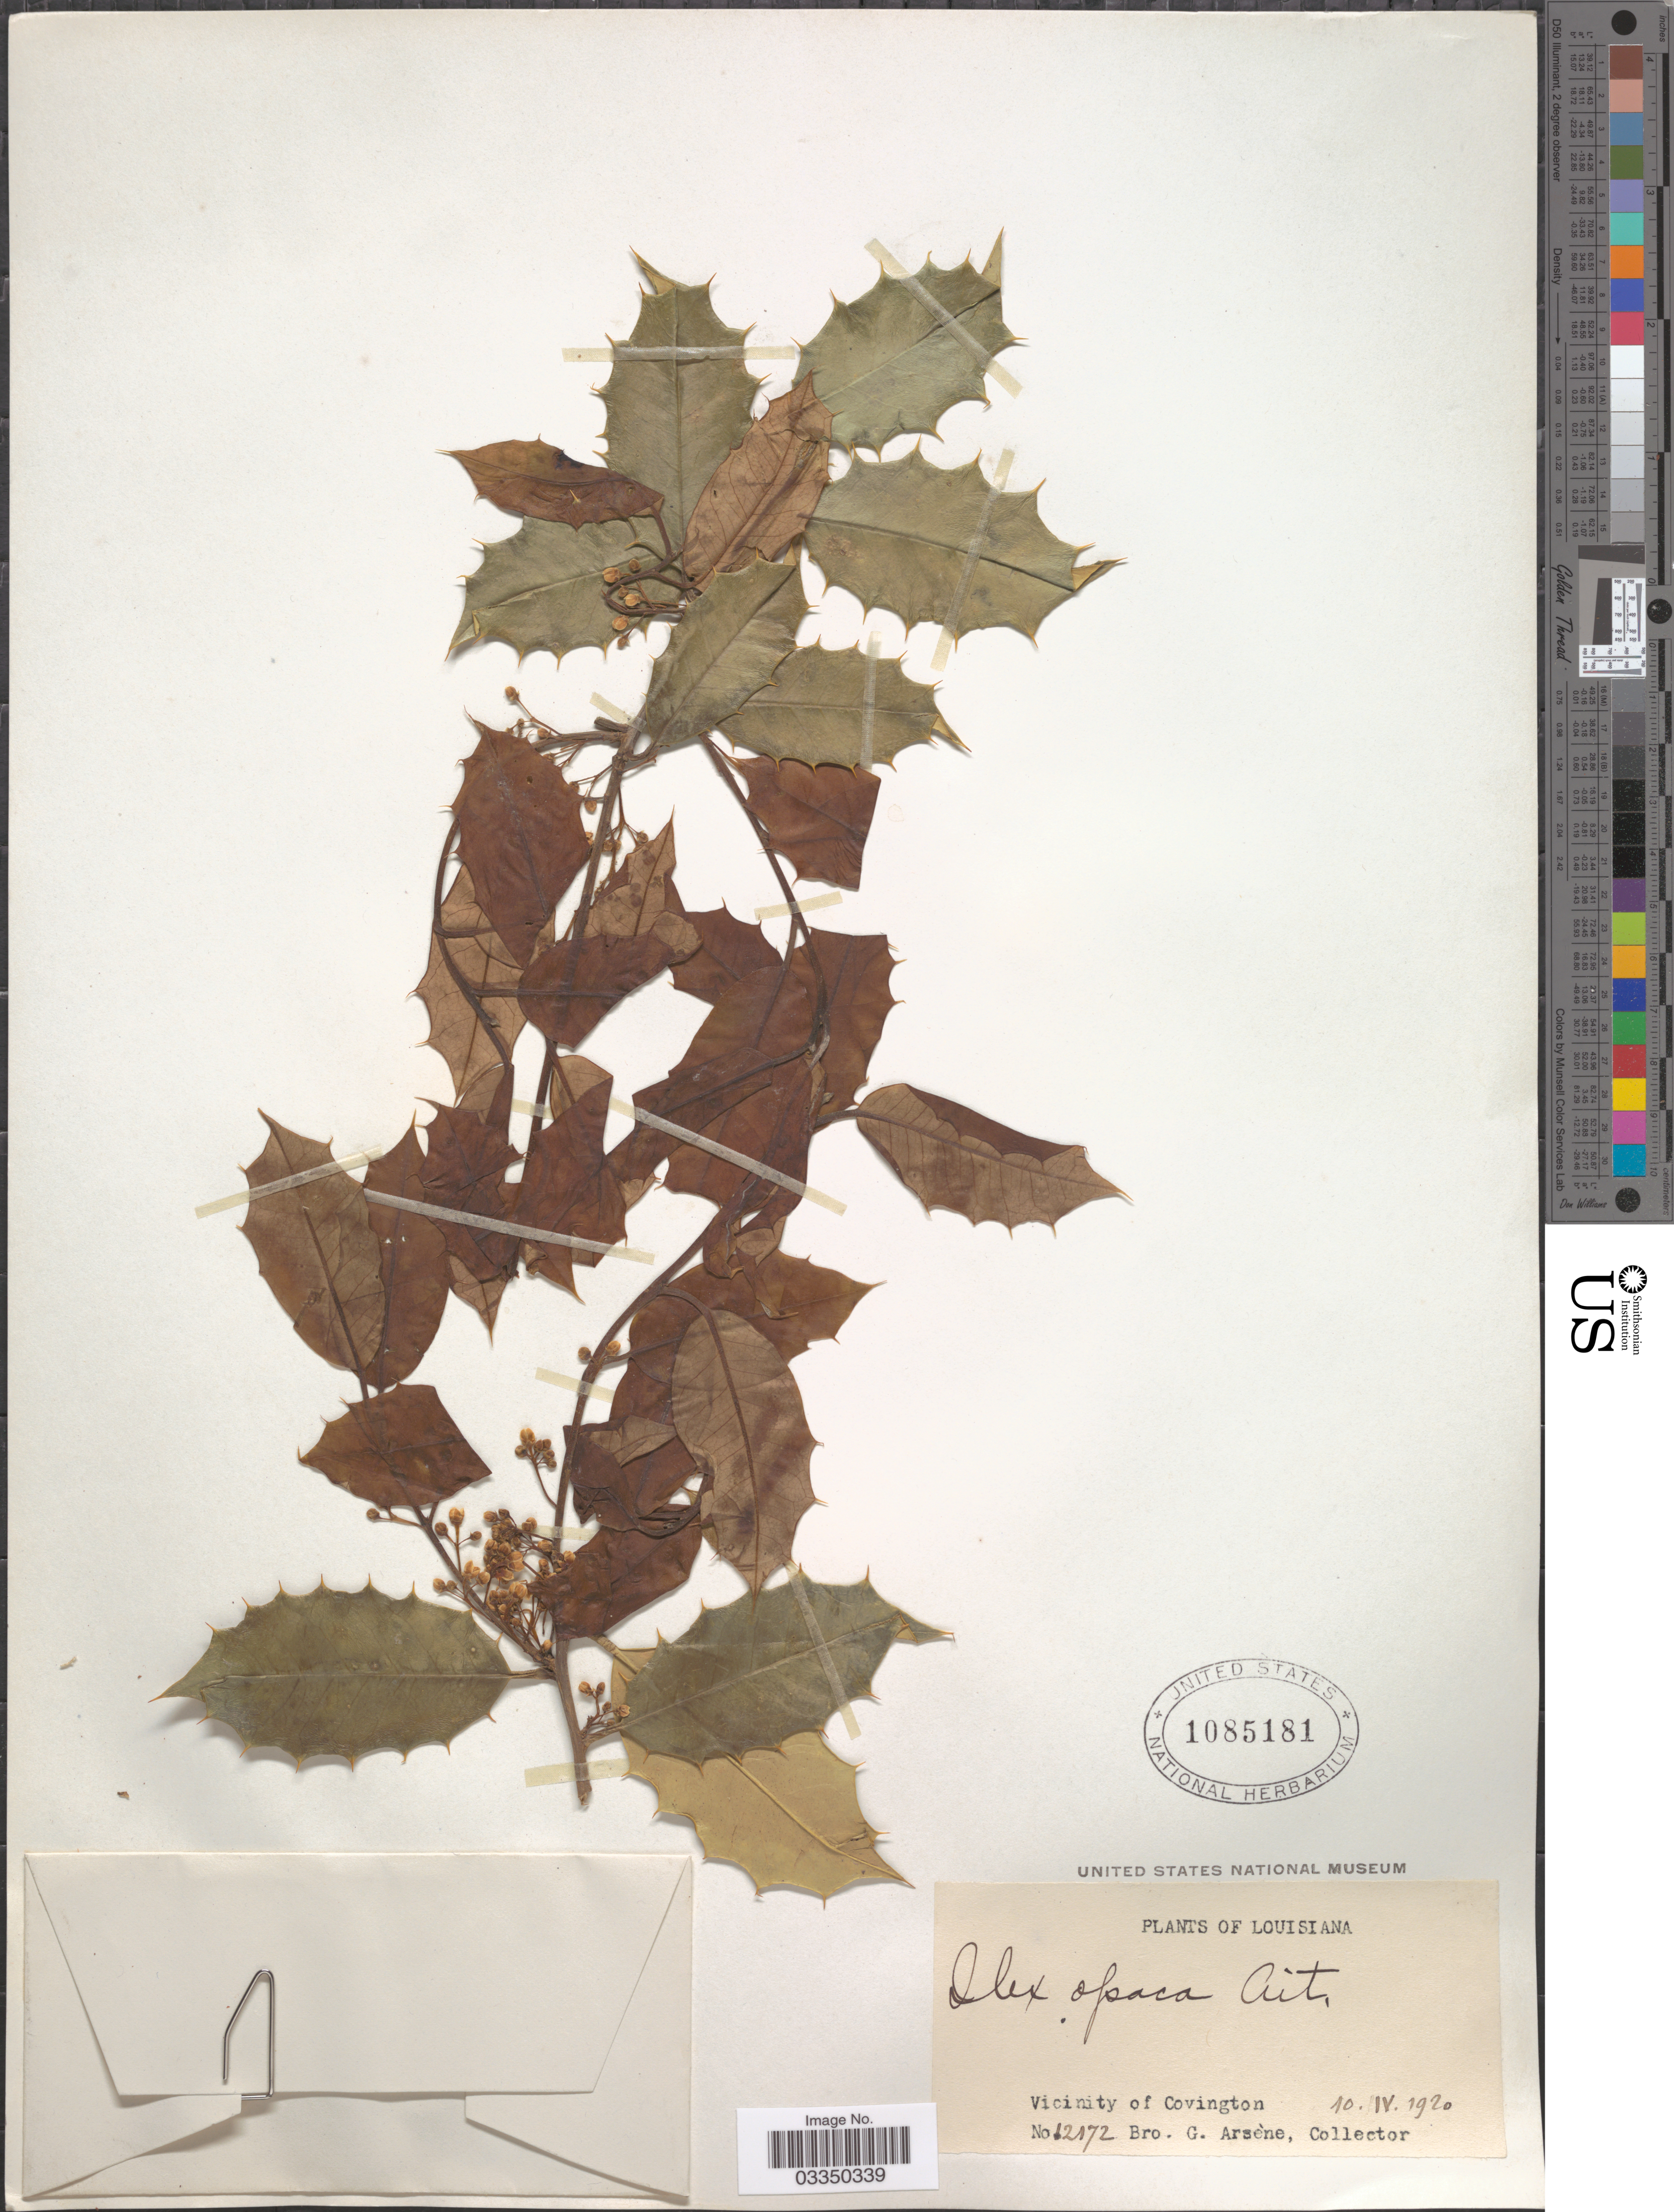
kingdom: Plantae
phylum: Tracheophyta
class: Magnoliopsida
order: Aquifoliales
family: Aquifoliaceae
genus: Ilex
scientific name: Ilex opaca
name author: Aiton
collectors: Bro. G. Arsène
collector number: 12172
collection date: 1920-04-10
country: United States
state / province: Louisiana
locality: Vicinity of Covington.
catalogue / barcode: US 1085181